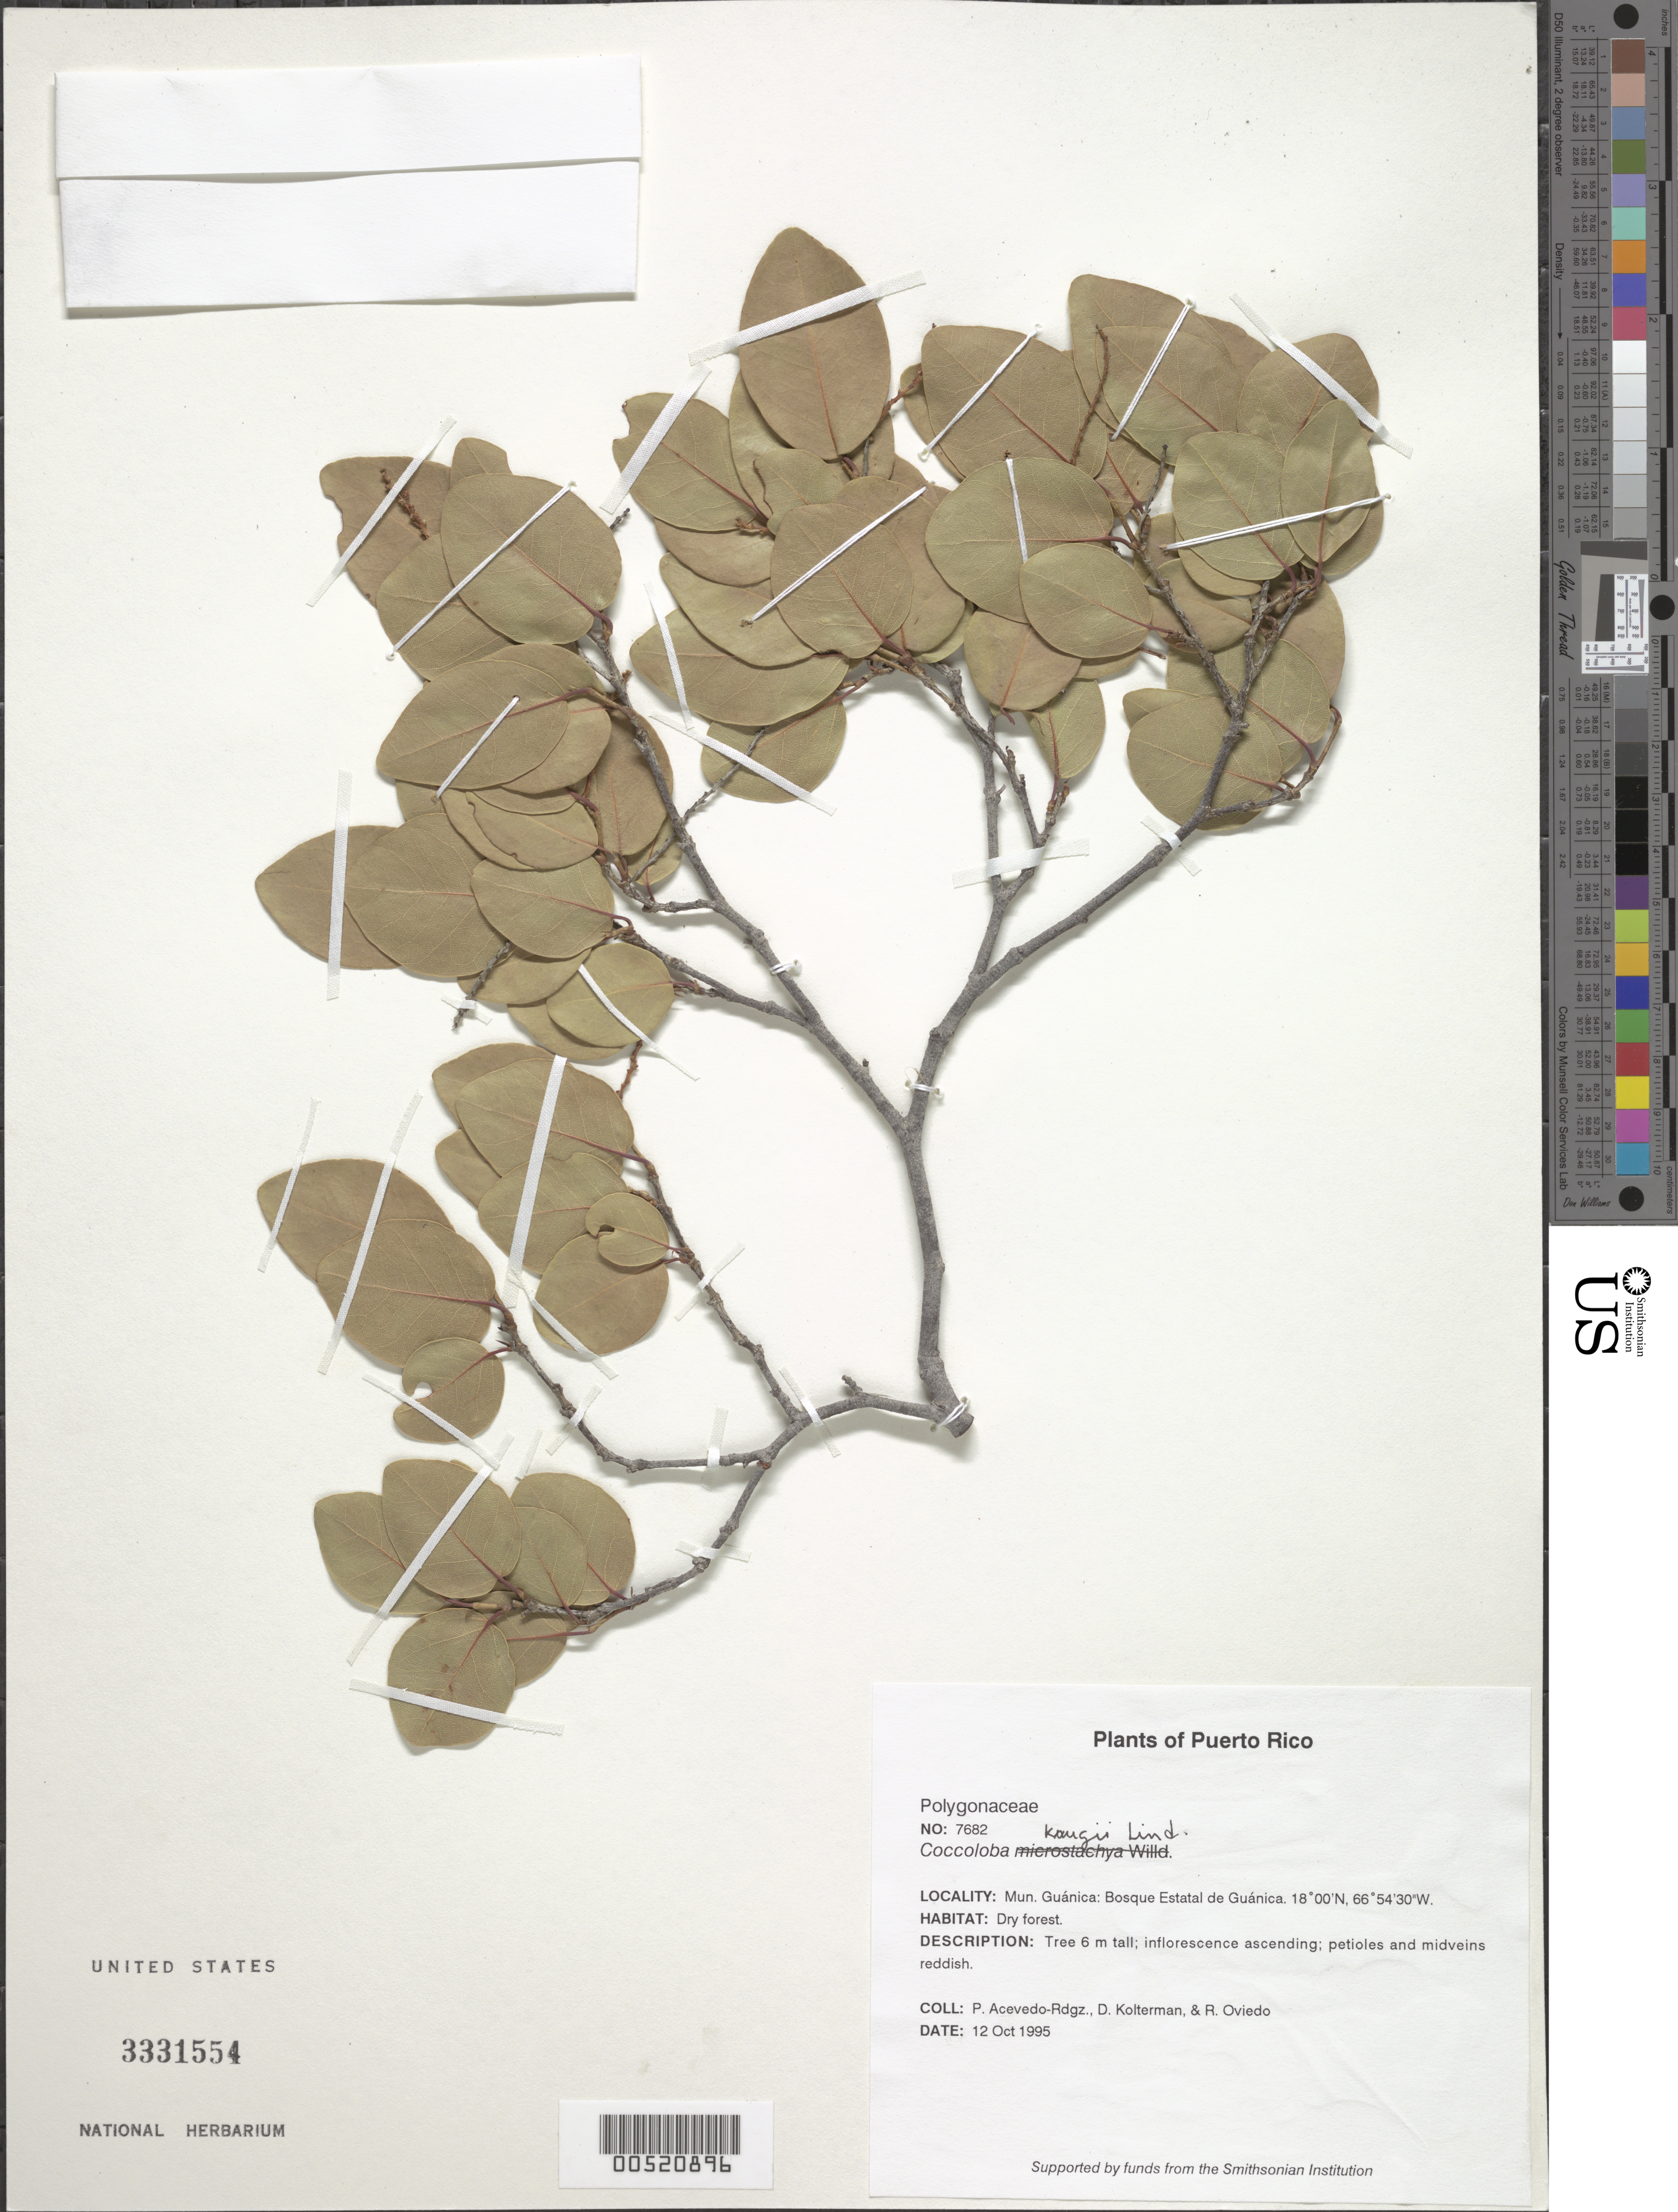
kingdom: Plantae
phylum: Tracheophyta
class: Magnoliopsida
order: Caryophyllales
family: Polygonaceae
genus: Coccoloba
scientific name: Coccoloba krugii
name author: Lindau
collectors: P. Acevedo-Rodr., D. Kolterman & R. Oviedo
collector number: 7682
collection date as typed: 12 Oct 1995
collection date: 1995-10-12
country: Puerto Rico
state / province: Guánica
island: Puerto Rico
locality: Guánica; Bosque Estatal de Guánica; along road 334, a few km from the Ranger's station.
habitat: Dry forest.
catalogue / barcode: US 3331554